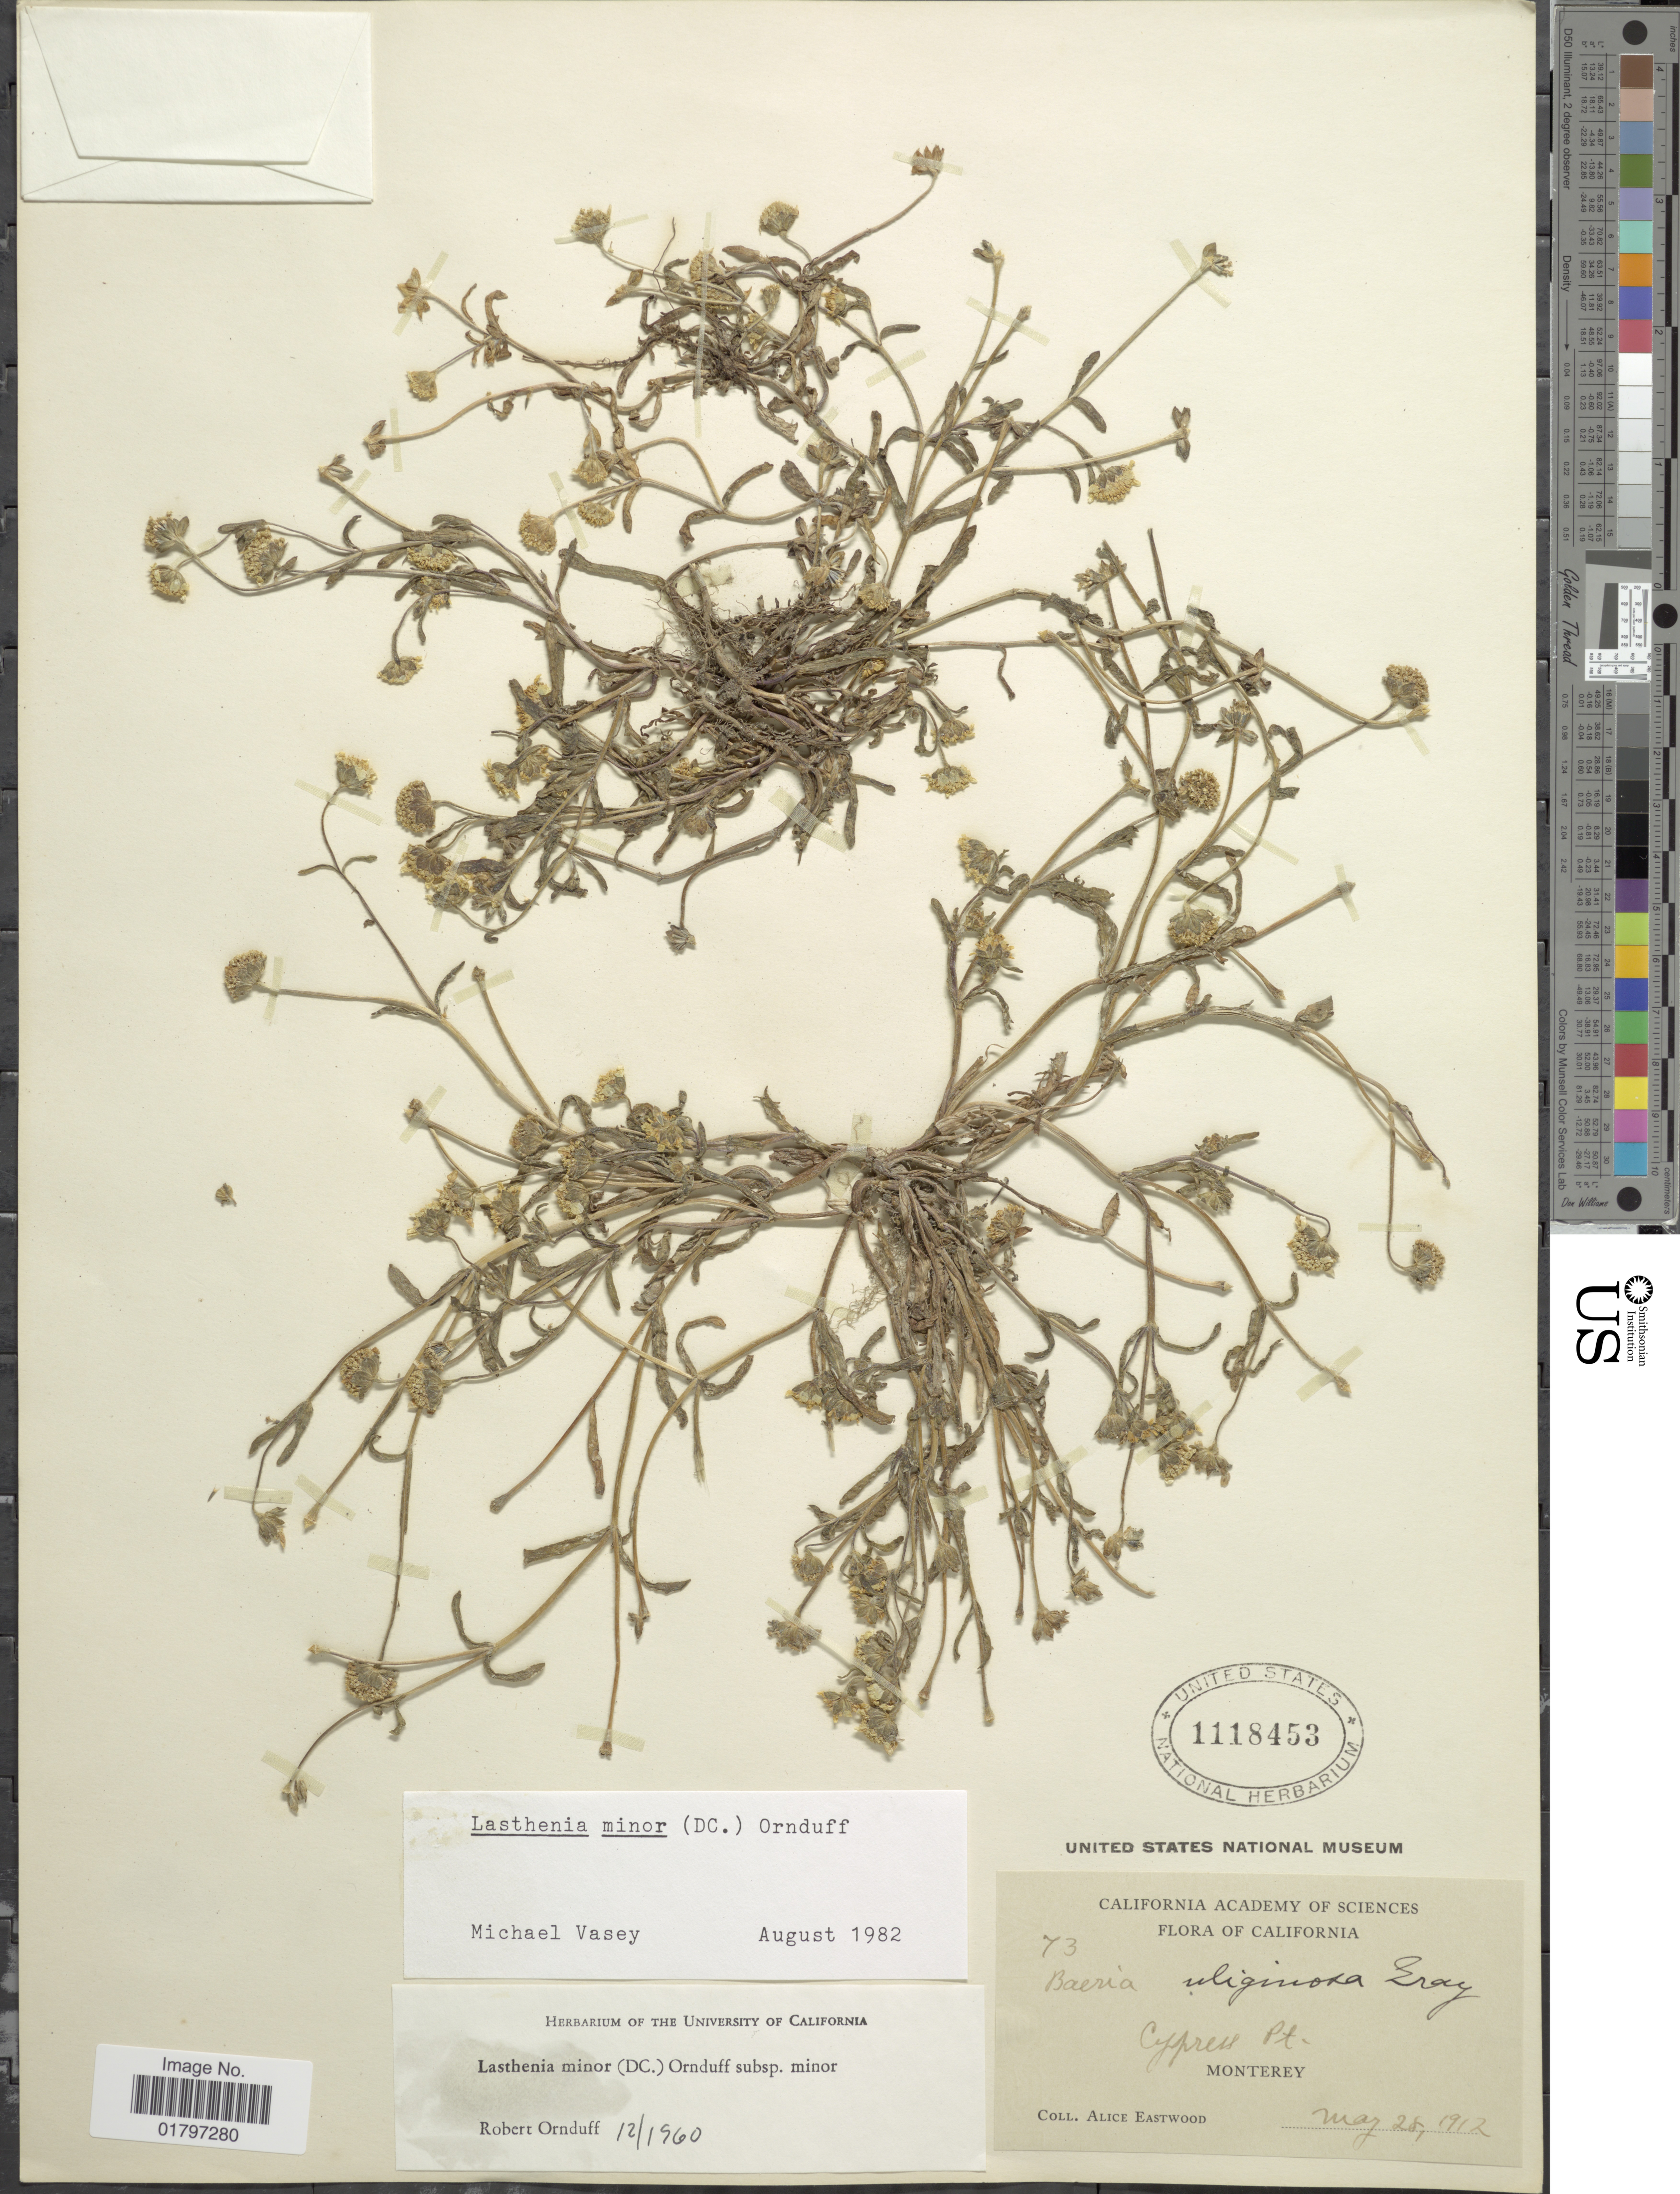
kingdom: Plantae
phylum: Tracheophyta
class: Magnoliopsida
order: Asterales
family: Asteraceae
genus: Lasthenia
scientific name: Lasthenia minor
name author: (DC.) Ornduff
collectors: A. Eastwood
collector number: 73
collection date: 1912-05-28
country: United States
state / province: California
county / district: Monterey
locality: Cypress Pt. Monterey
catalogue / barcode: US 1118453